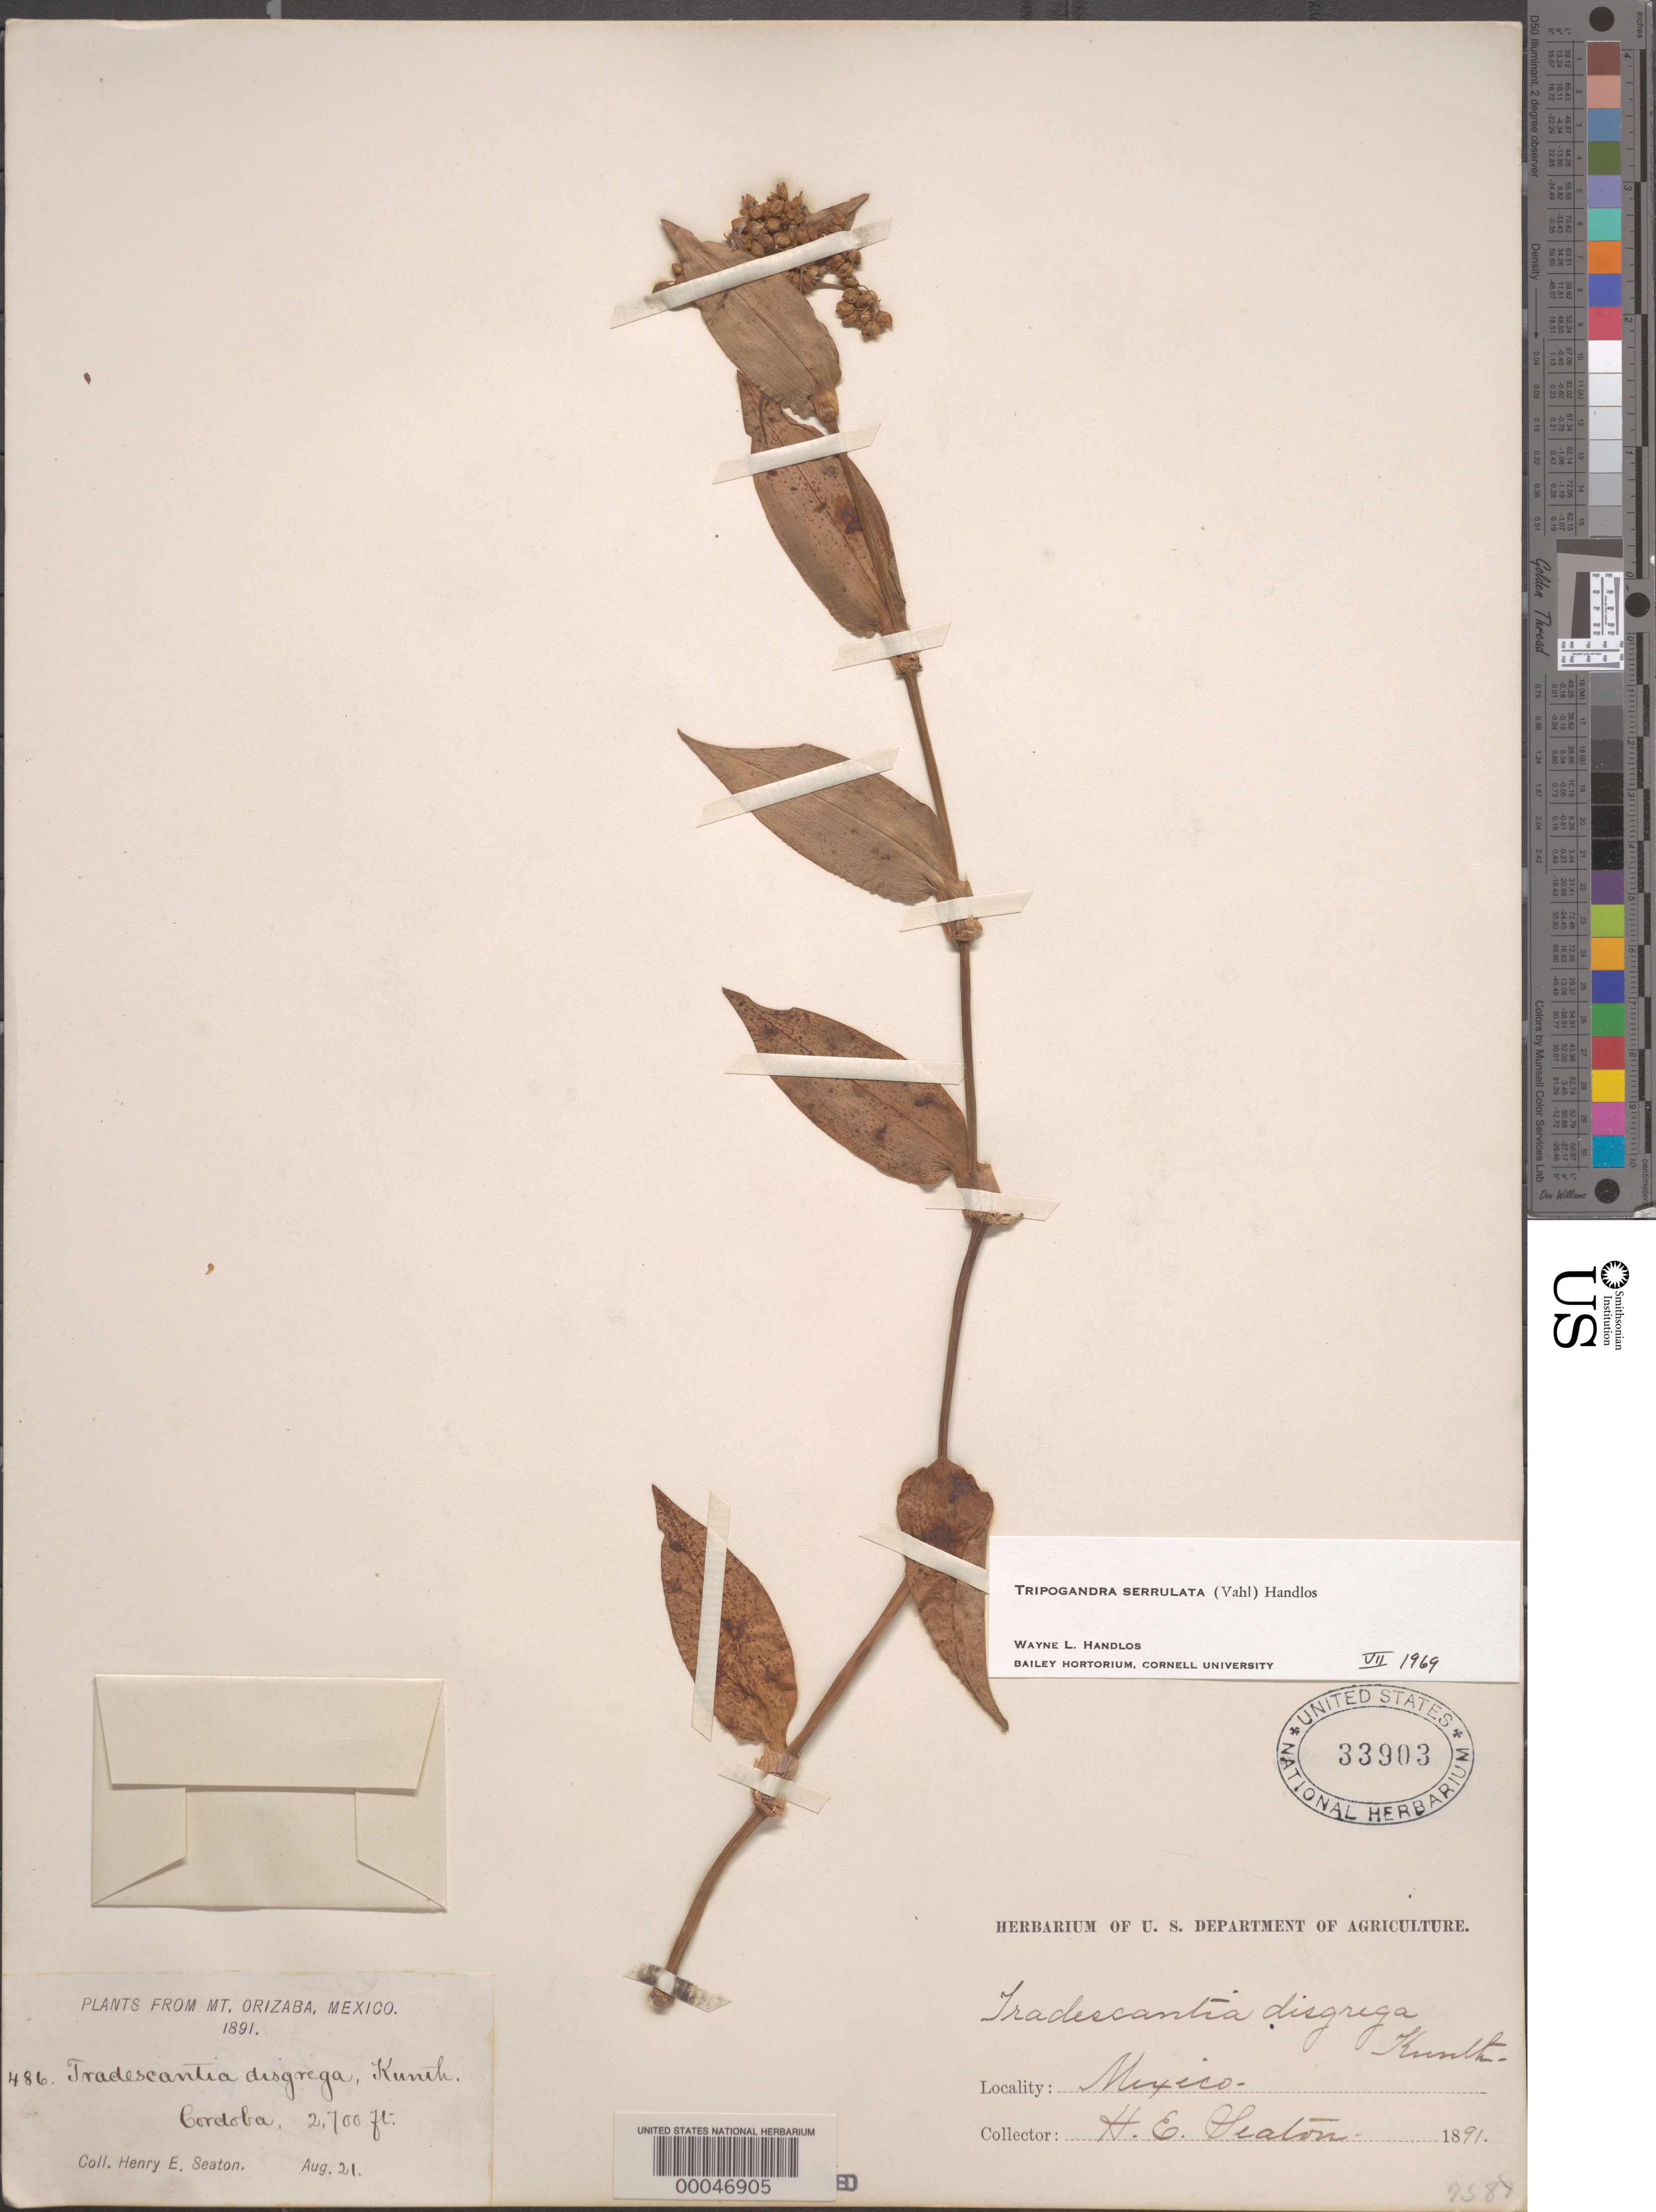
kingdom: Plantae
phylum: Tracheophyta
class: Liliopsida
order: Commelinales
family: Commelinaceae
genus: Tripogandra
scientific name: Tripogandra serrulata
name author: (Vahl) Handlos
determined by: Handlos, W. L.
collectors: H. E. Seaton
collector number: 486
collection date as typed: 21 Aug 1891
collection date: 1891-08-21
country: Mexico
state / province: Veracruz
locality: Mt. Orizaba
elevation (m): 824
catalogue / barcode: US 33903